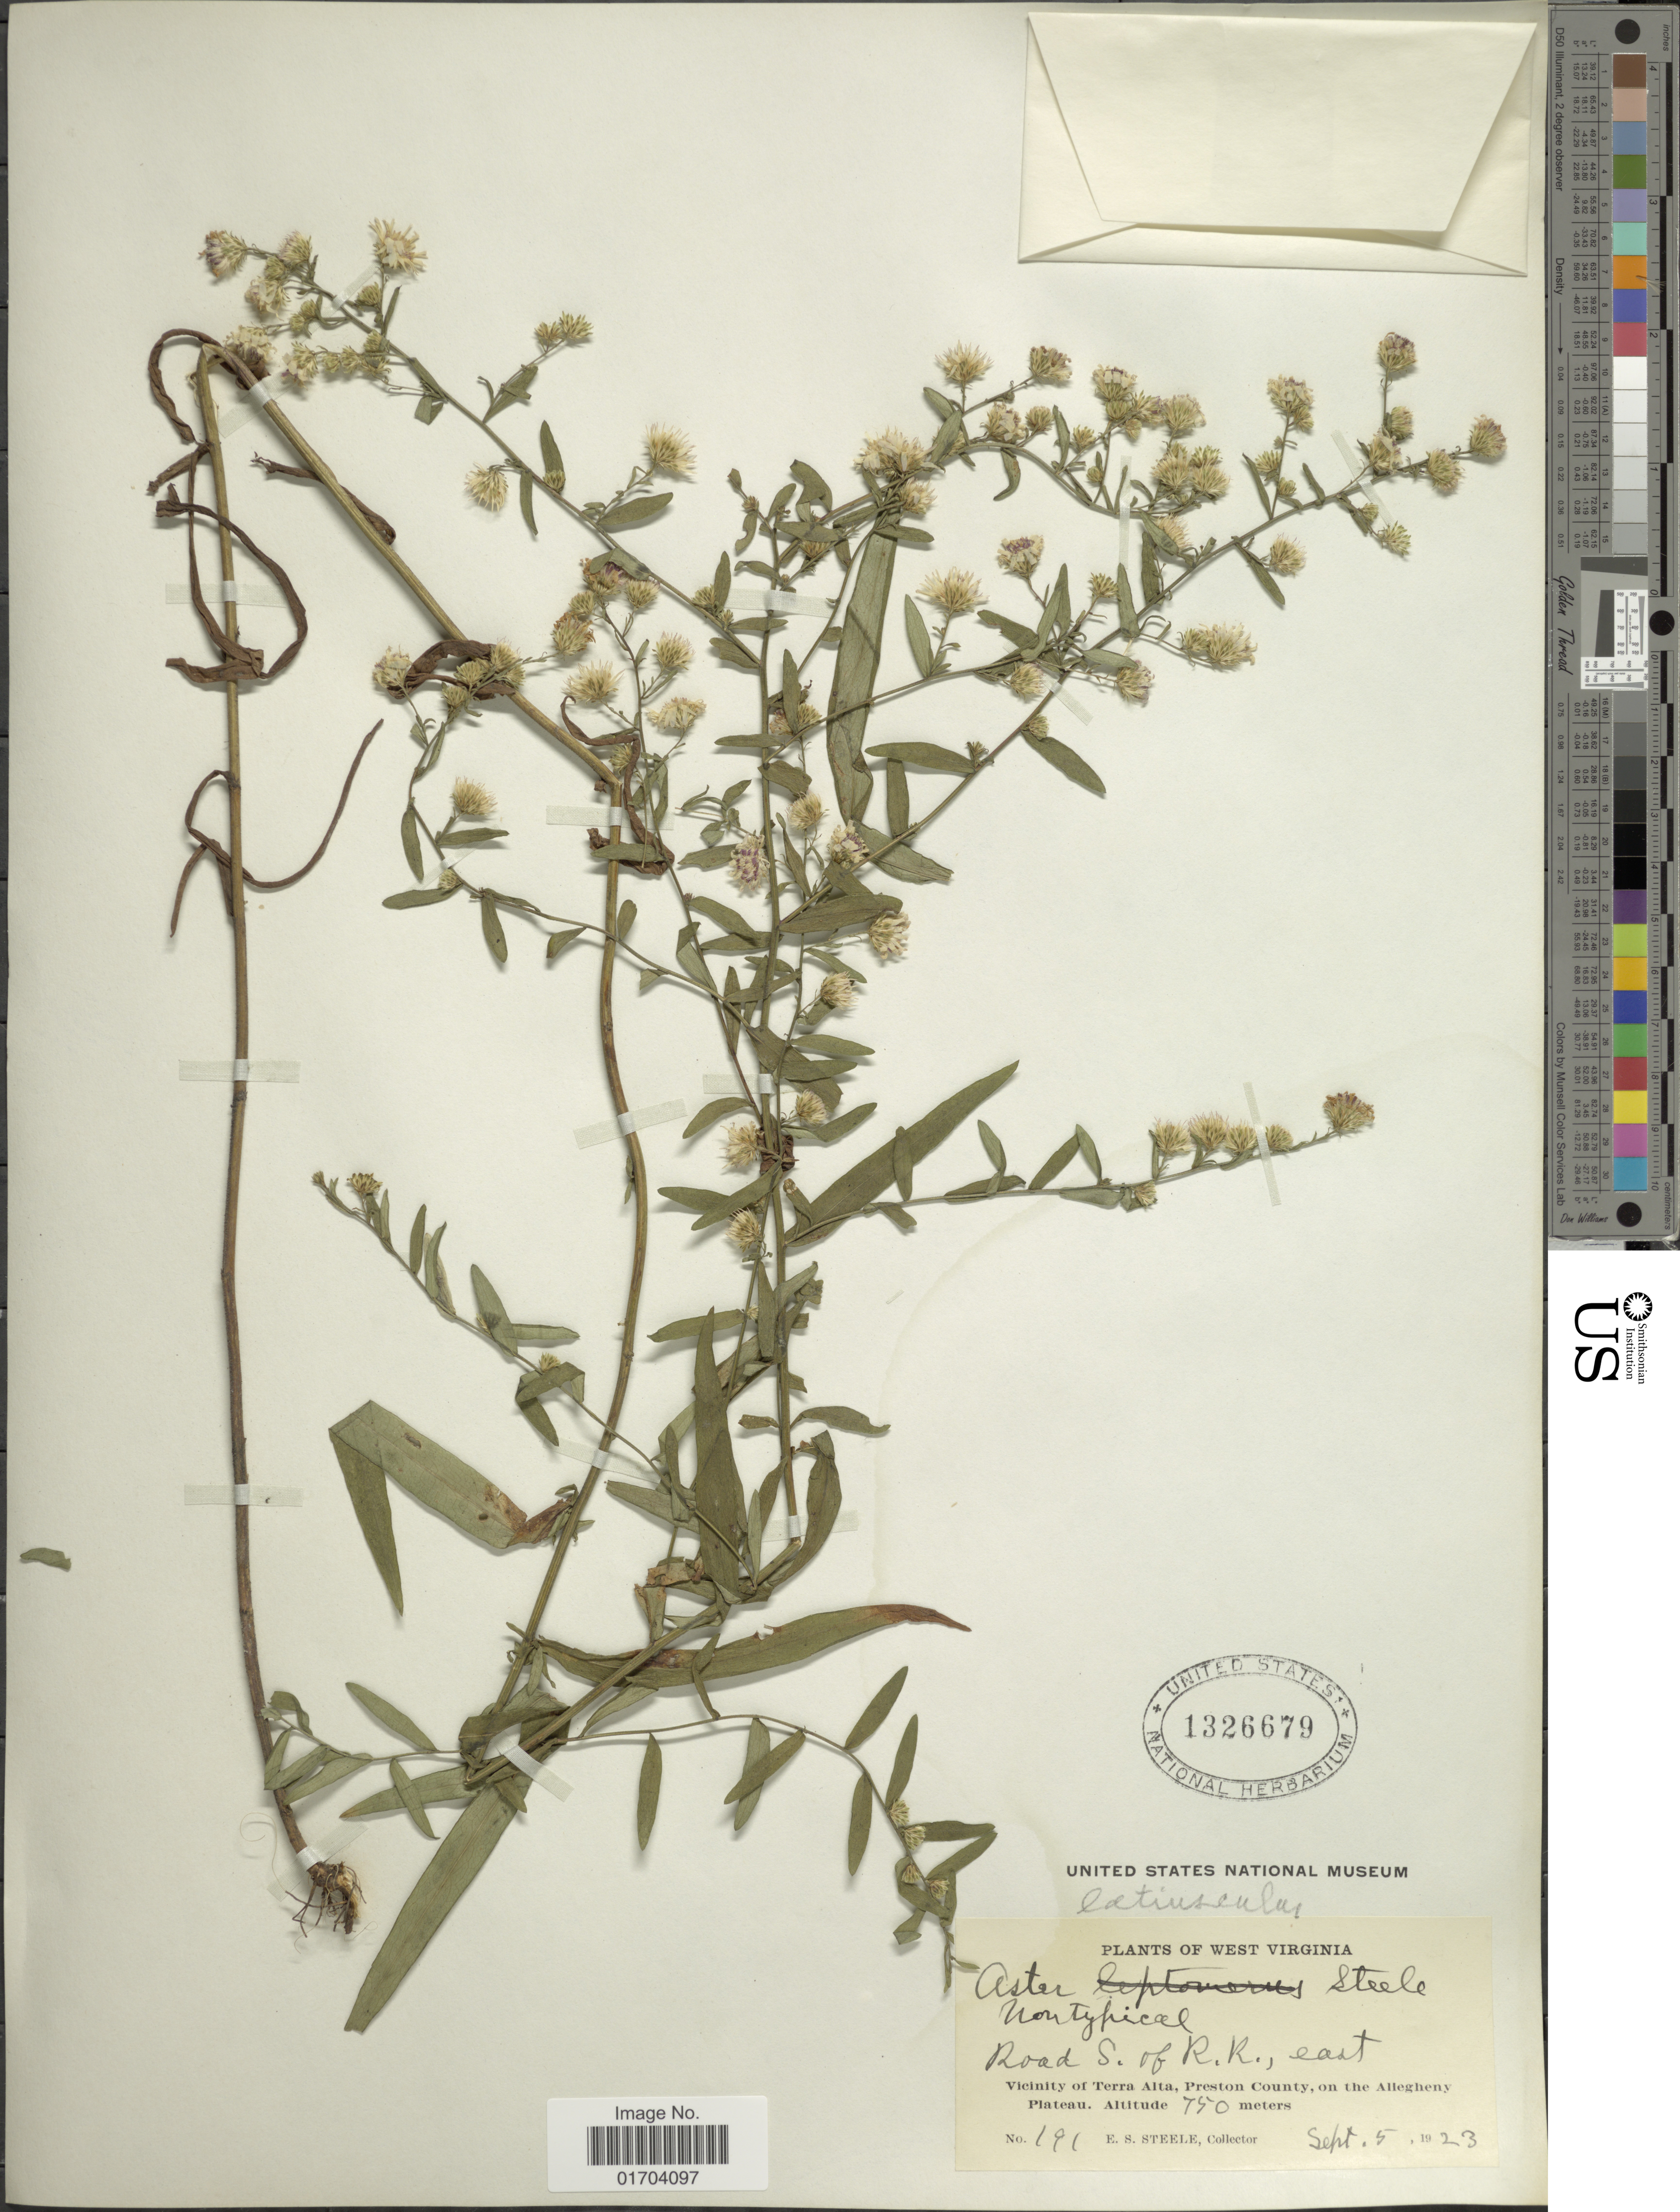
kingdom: Plantae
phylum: Tracheophyta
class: Magnoliopsida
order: Asterales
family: Asteraceae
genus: Aster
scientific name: Aster latiusculus E.S. Steele sp. nov. ined.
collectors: E. Steele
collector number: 191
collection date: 1923-09-05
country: United States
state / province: West Virginia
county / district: Preston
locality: Road S. of R.R., east, Vicinity of Terra Alta, Preston County, on the Allegheny Plateau.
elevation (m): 750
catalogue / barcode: US 1326679